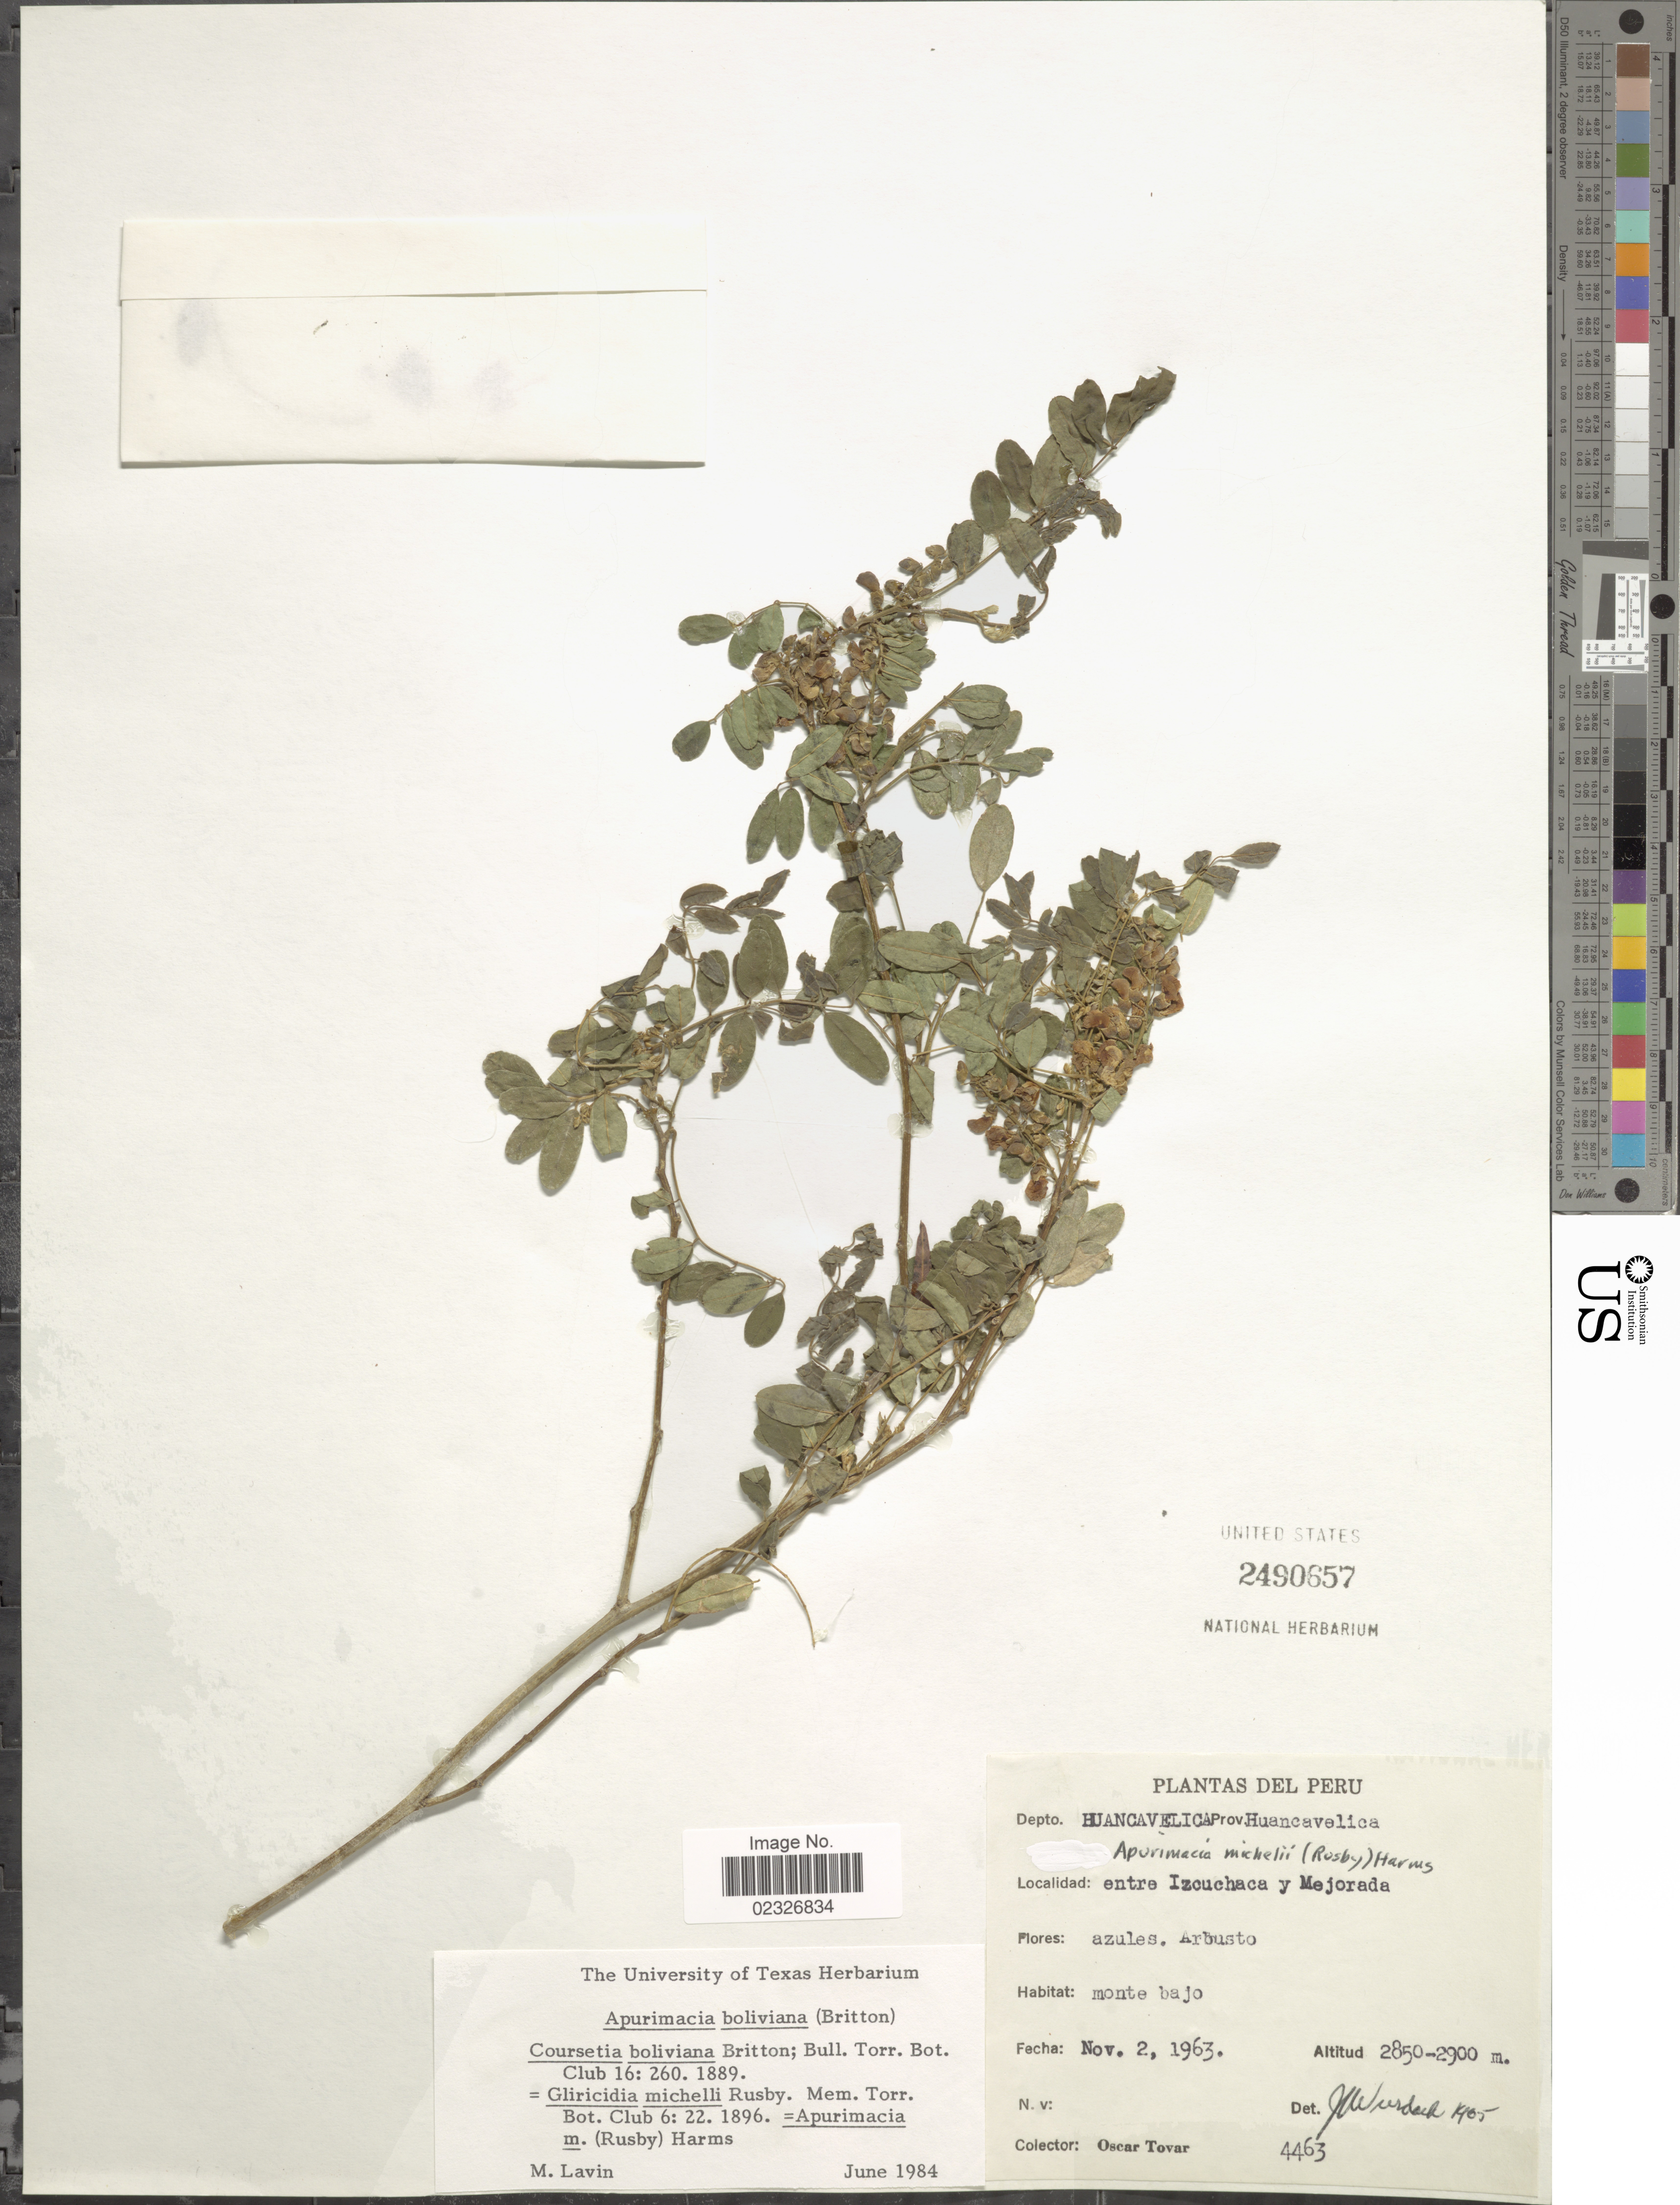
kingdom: Plantae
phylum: Tracheophyta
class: Magnoliopsida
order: Fabales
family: Fabaceae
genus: Apurimacia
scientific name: Apurimacia boliviana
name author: (Britton) Lavin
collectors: Ó. Tovar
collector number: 4463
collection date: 1963-11-02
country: Peru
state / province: Huancavelica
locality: Depto. Huancavelica. Prov. Huancavelica. Entre Izcuchaca y Mejorada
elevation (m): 2850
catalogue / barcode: US 2490657